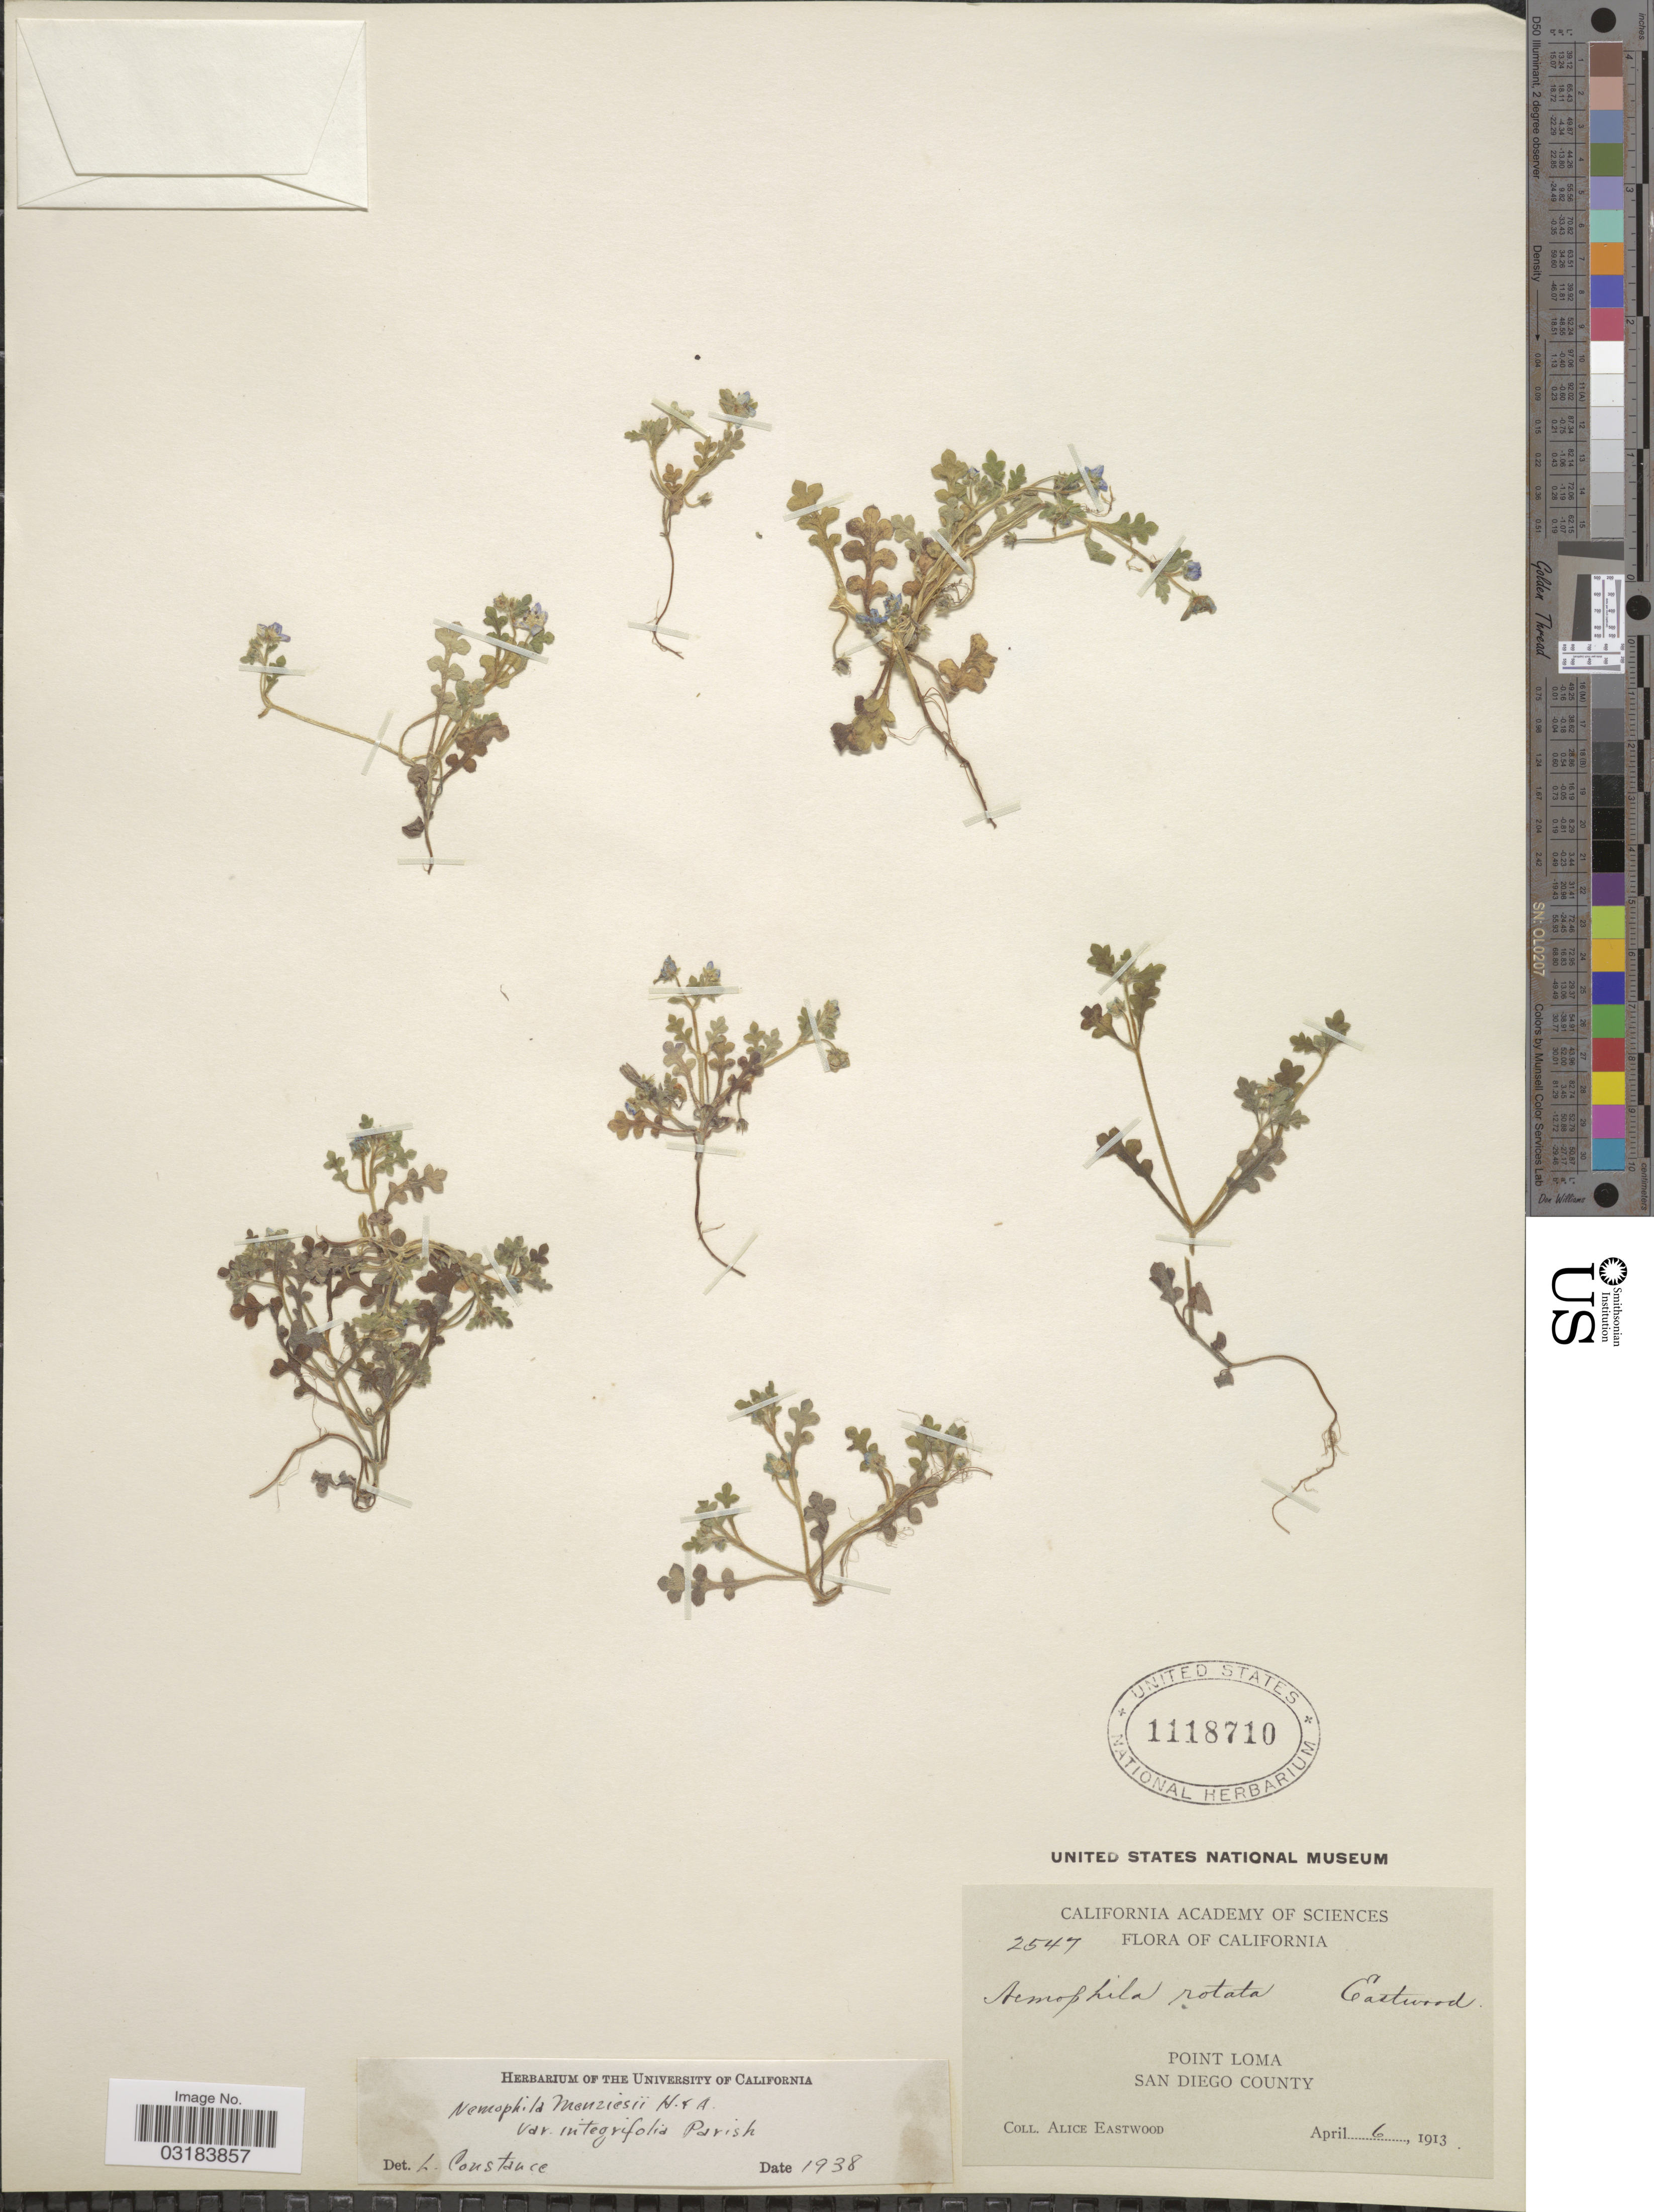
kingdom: Plantae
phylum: Tracheophyta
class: Magnoliopsida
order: Boraginales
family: Hydrophyllaceae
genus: Nemophila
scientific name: Nemophila menziesii var. integrifolia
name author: Hook. & Arn.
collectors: A. Eastwood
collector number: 2547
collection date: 1913-04-06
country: United States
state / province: California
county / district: San Diego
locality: Point Loma. San Diego County.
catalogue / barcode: US 1118710